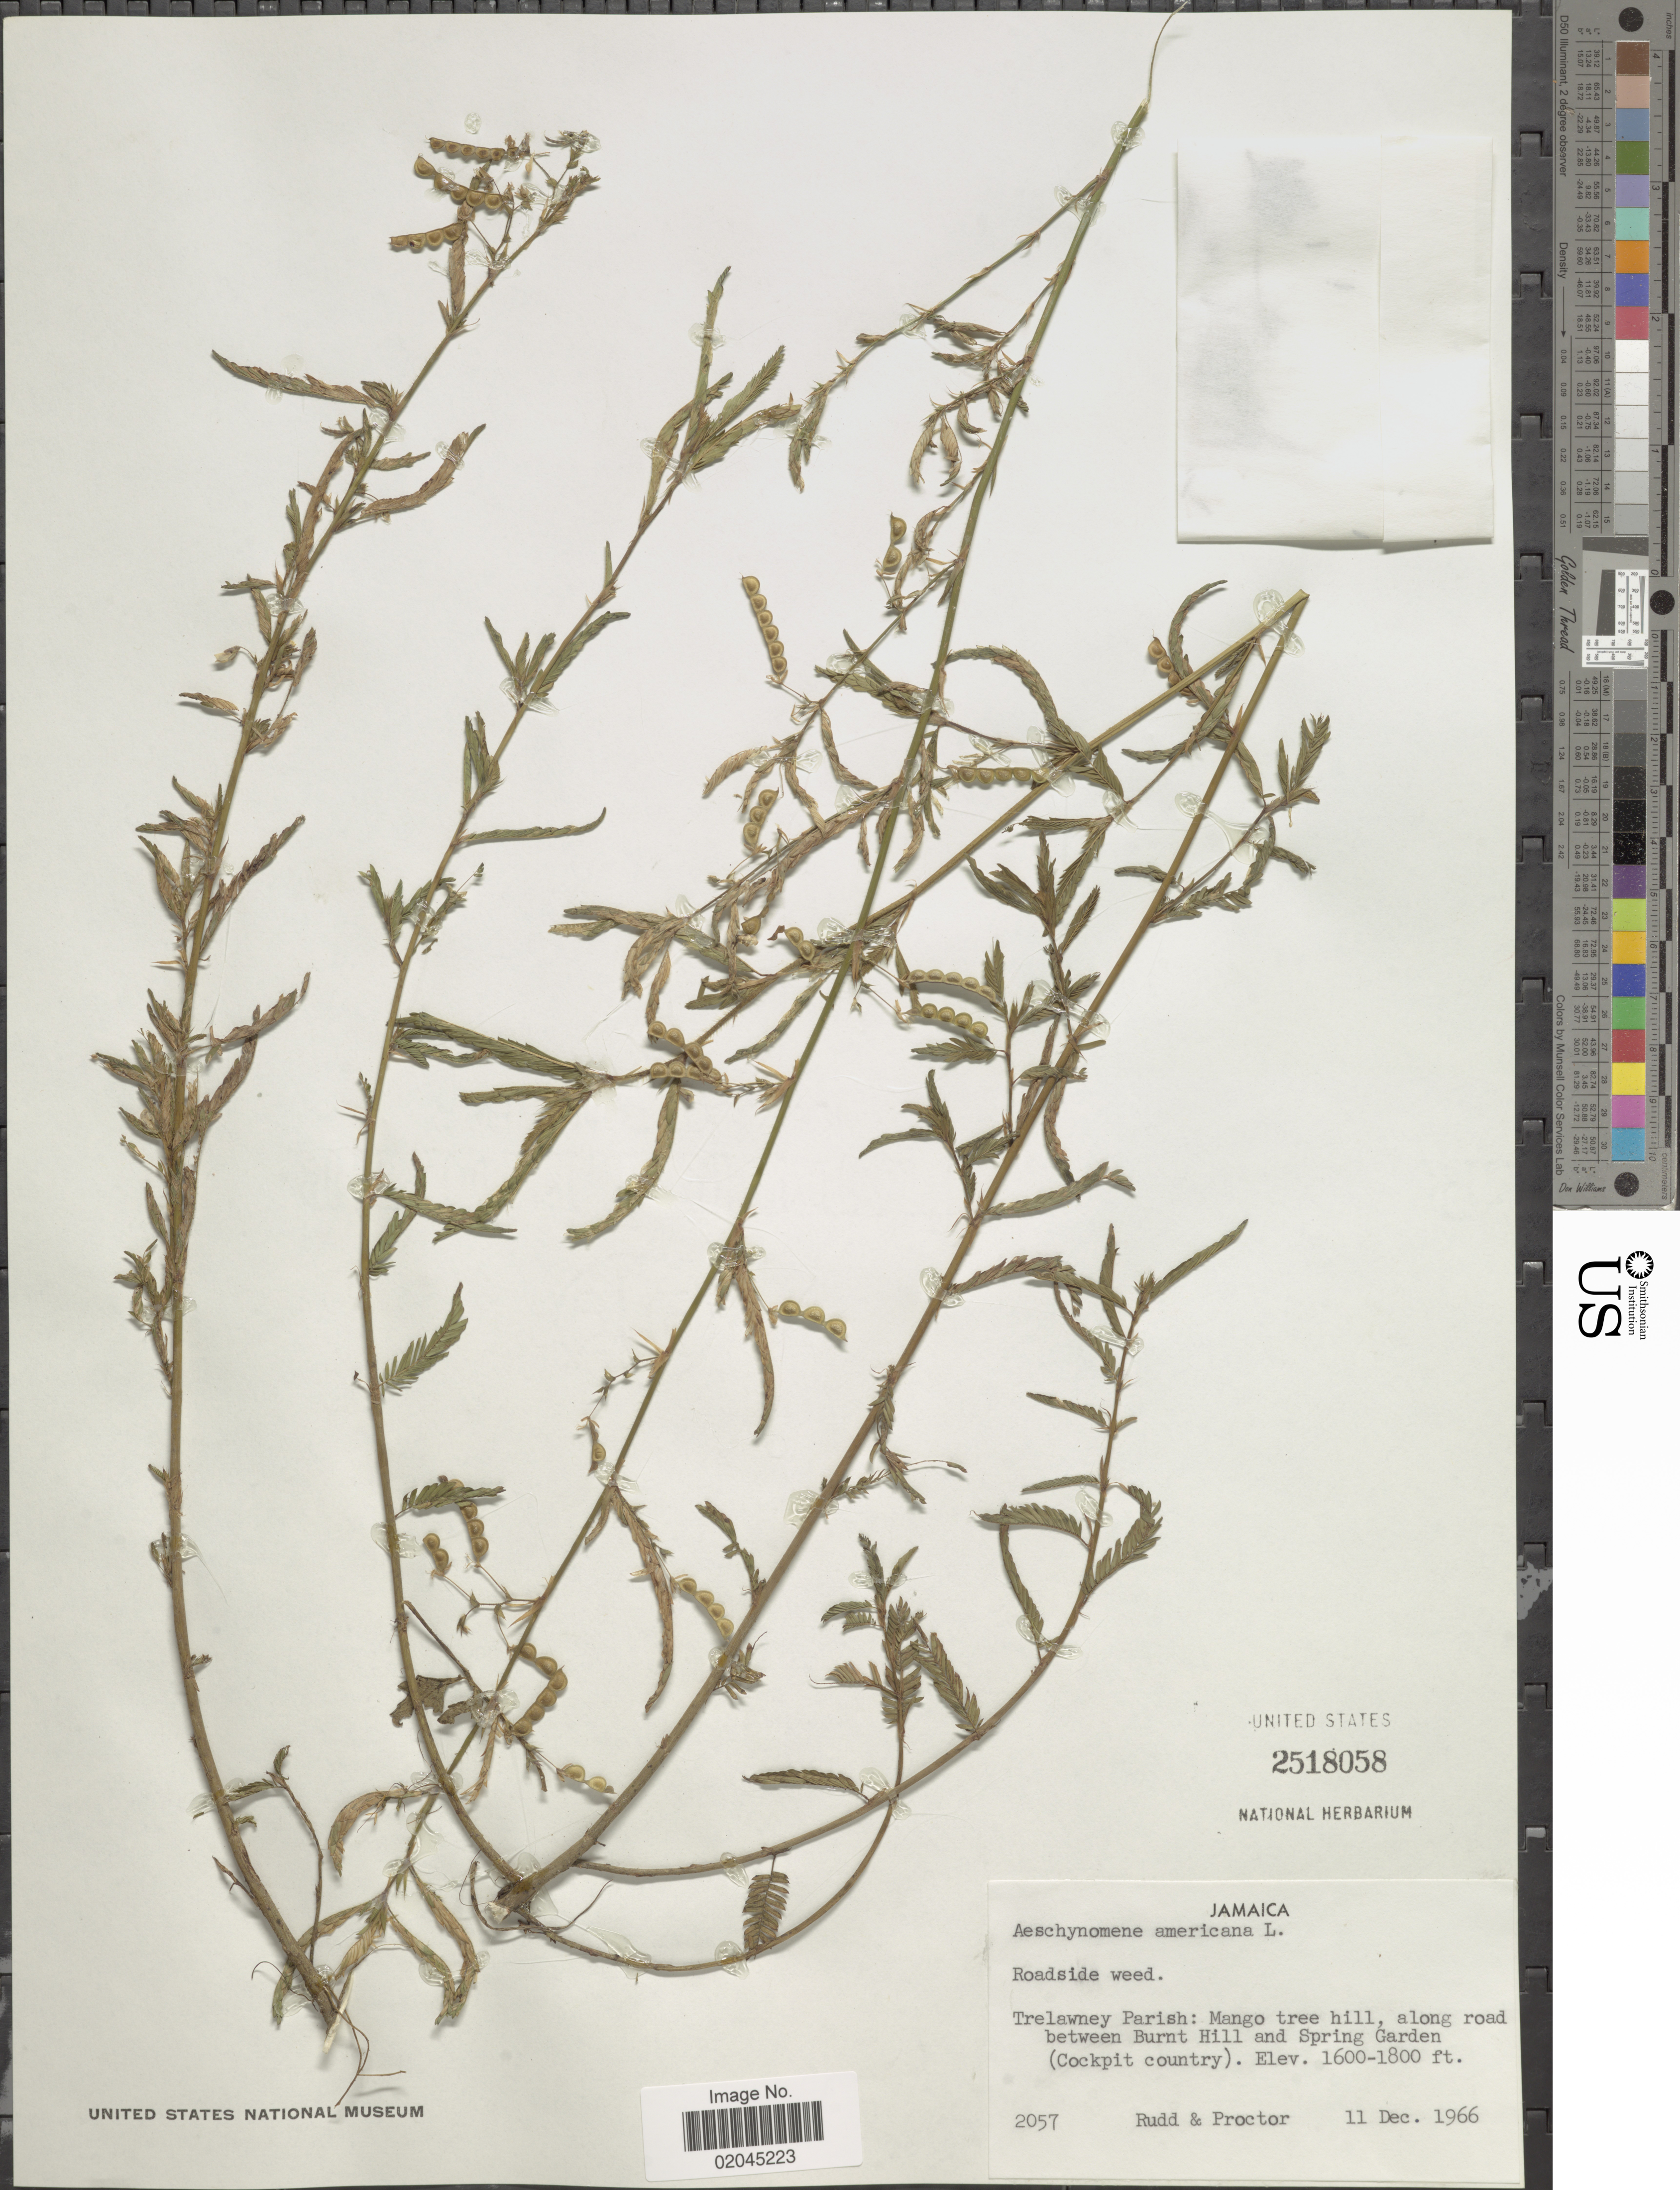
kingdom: Plantae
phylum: Tracheophyta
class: Magnoliopsida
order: Fabales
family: Fabaceae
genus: Aeschynomene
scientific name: Aeschynomene americana var. americana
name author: L.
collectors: -. Rudd & -- Proctor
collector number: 2057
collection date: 1966-12-11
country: Jamaica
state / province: Trelawny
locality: Roadside weed, Trelawney Parish: Mango tree hill, along road between Burnt Hill and Spring Harden (Cockpit country)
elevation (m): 488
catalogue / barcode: US 2518058